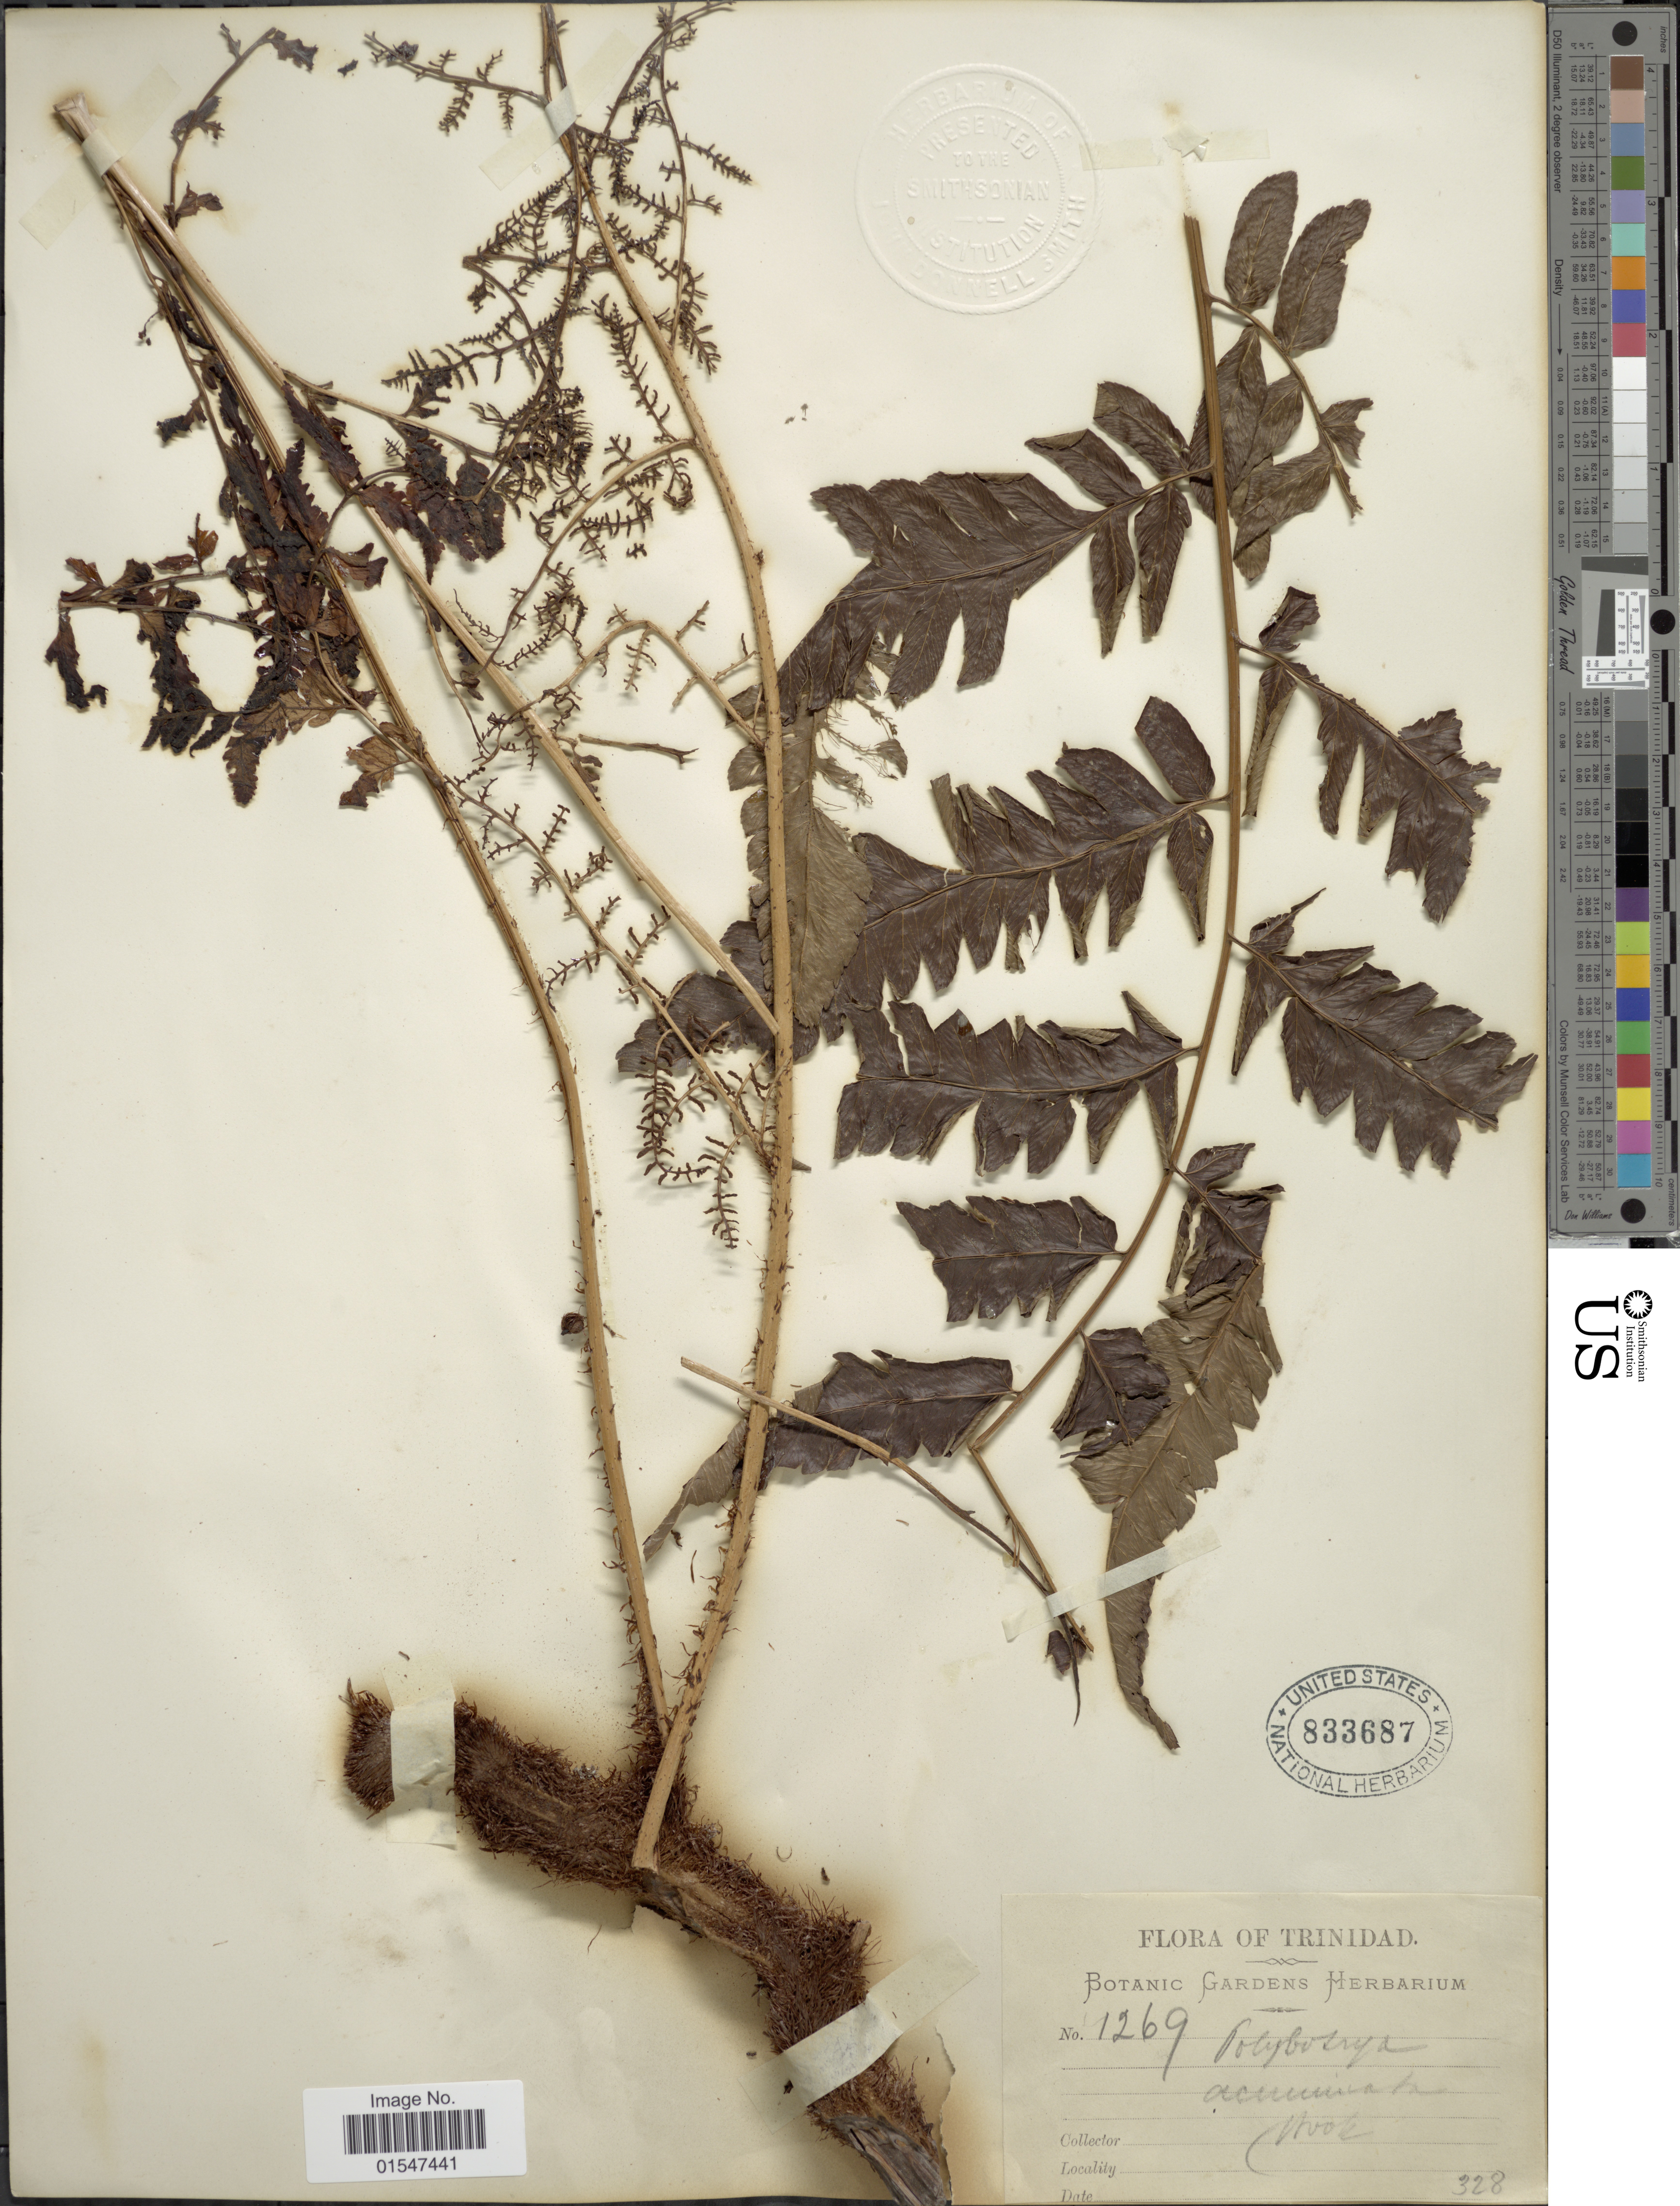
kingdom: Plantae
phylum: Tracheophyta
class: Polypodiopsida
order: Polypodiales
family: Dryopteridaceae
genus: Polybotrya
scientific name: Polybotrya osmundacea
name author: Humb. & Bonpl. ex Willd.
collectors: -. Hook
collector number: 1269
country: Trinidad and Tobago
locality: Trinidad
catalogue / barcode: US 833687